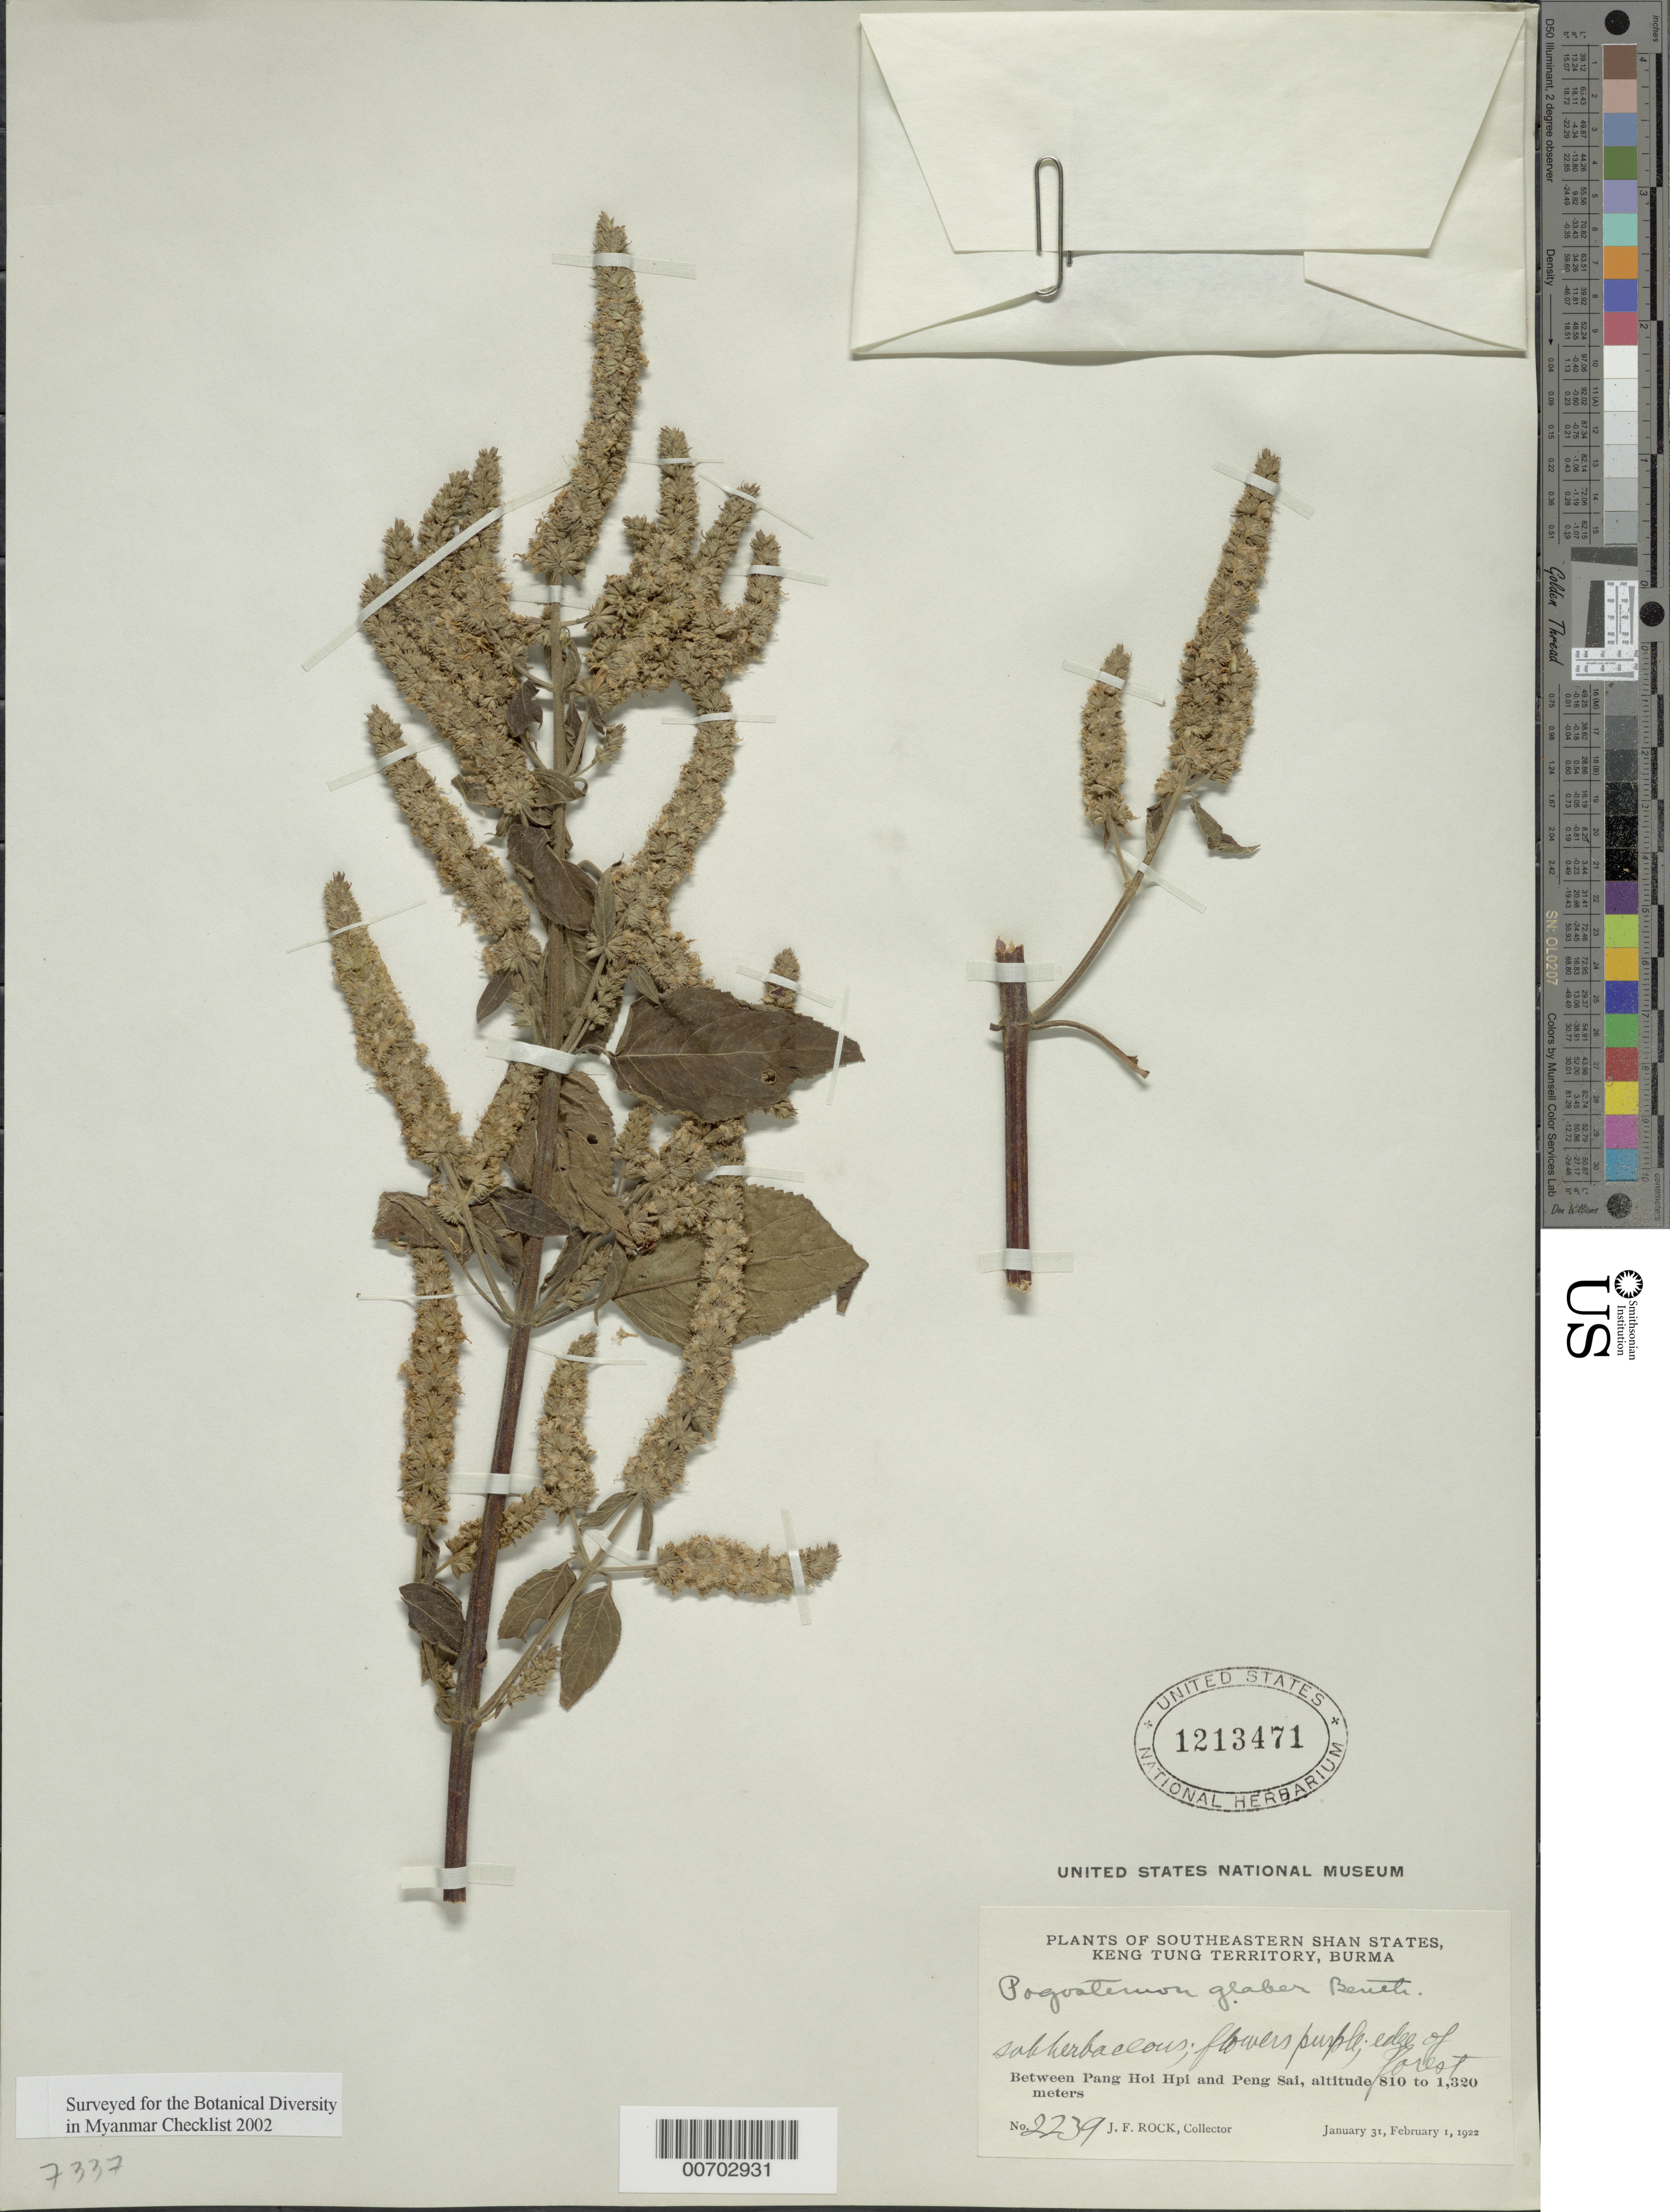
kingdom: Plantae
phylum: Tracheophyta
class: Magnoliopsida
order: Lamiales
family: Lamiaceae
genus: Pogostemon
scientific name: Pogostemon glaber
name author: Benth.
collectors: J. F. Rock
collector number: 2239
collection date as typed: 31 Jan 1922 to 01 Feb 1922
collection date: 1922-01-31/1922-02-01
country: Myanmar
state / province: Shan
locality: Southeastern Shan States, Keng Tung Terr., betw. Pang Hoi Hpi & Peng Sai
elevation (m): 810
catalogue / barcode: US 1213471